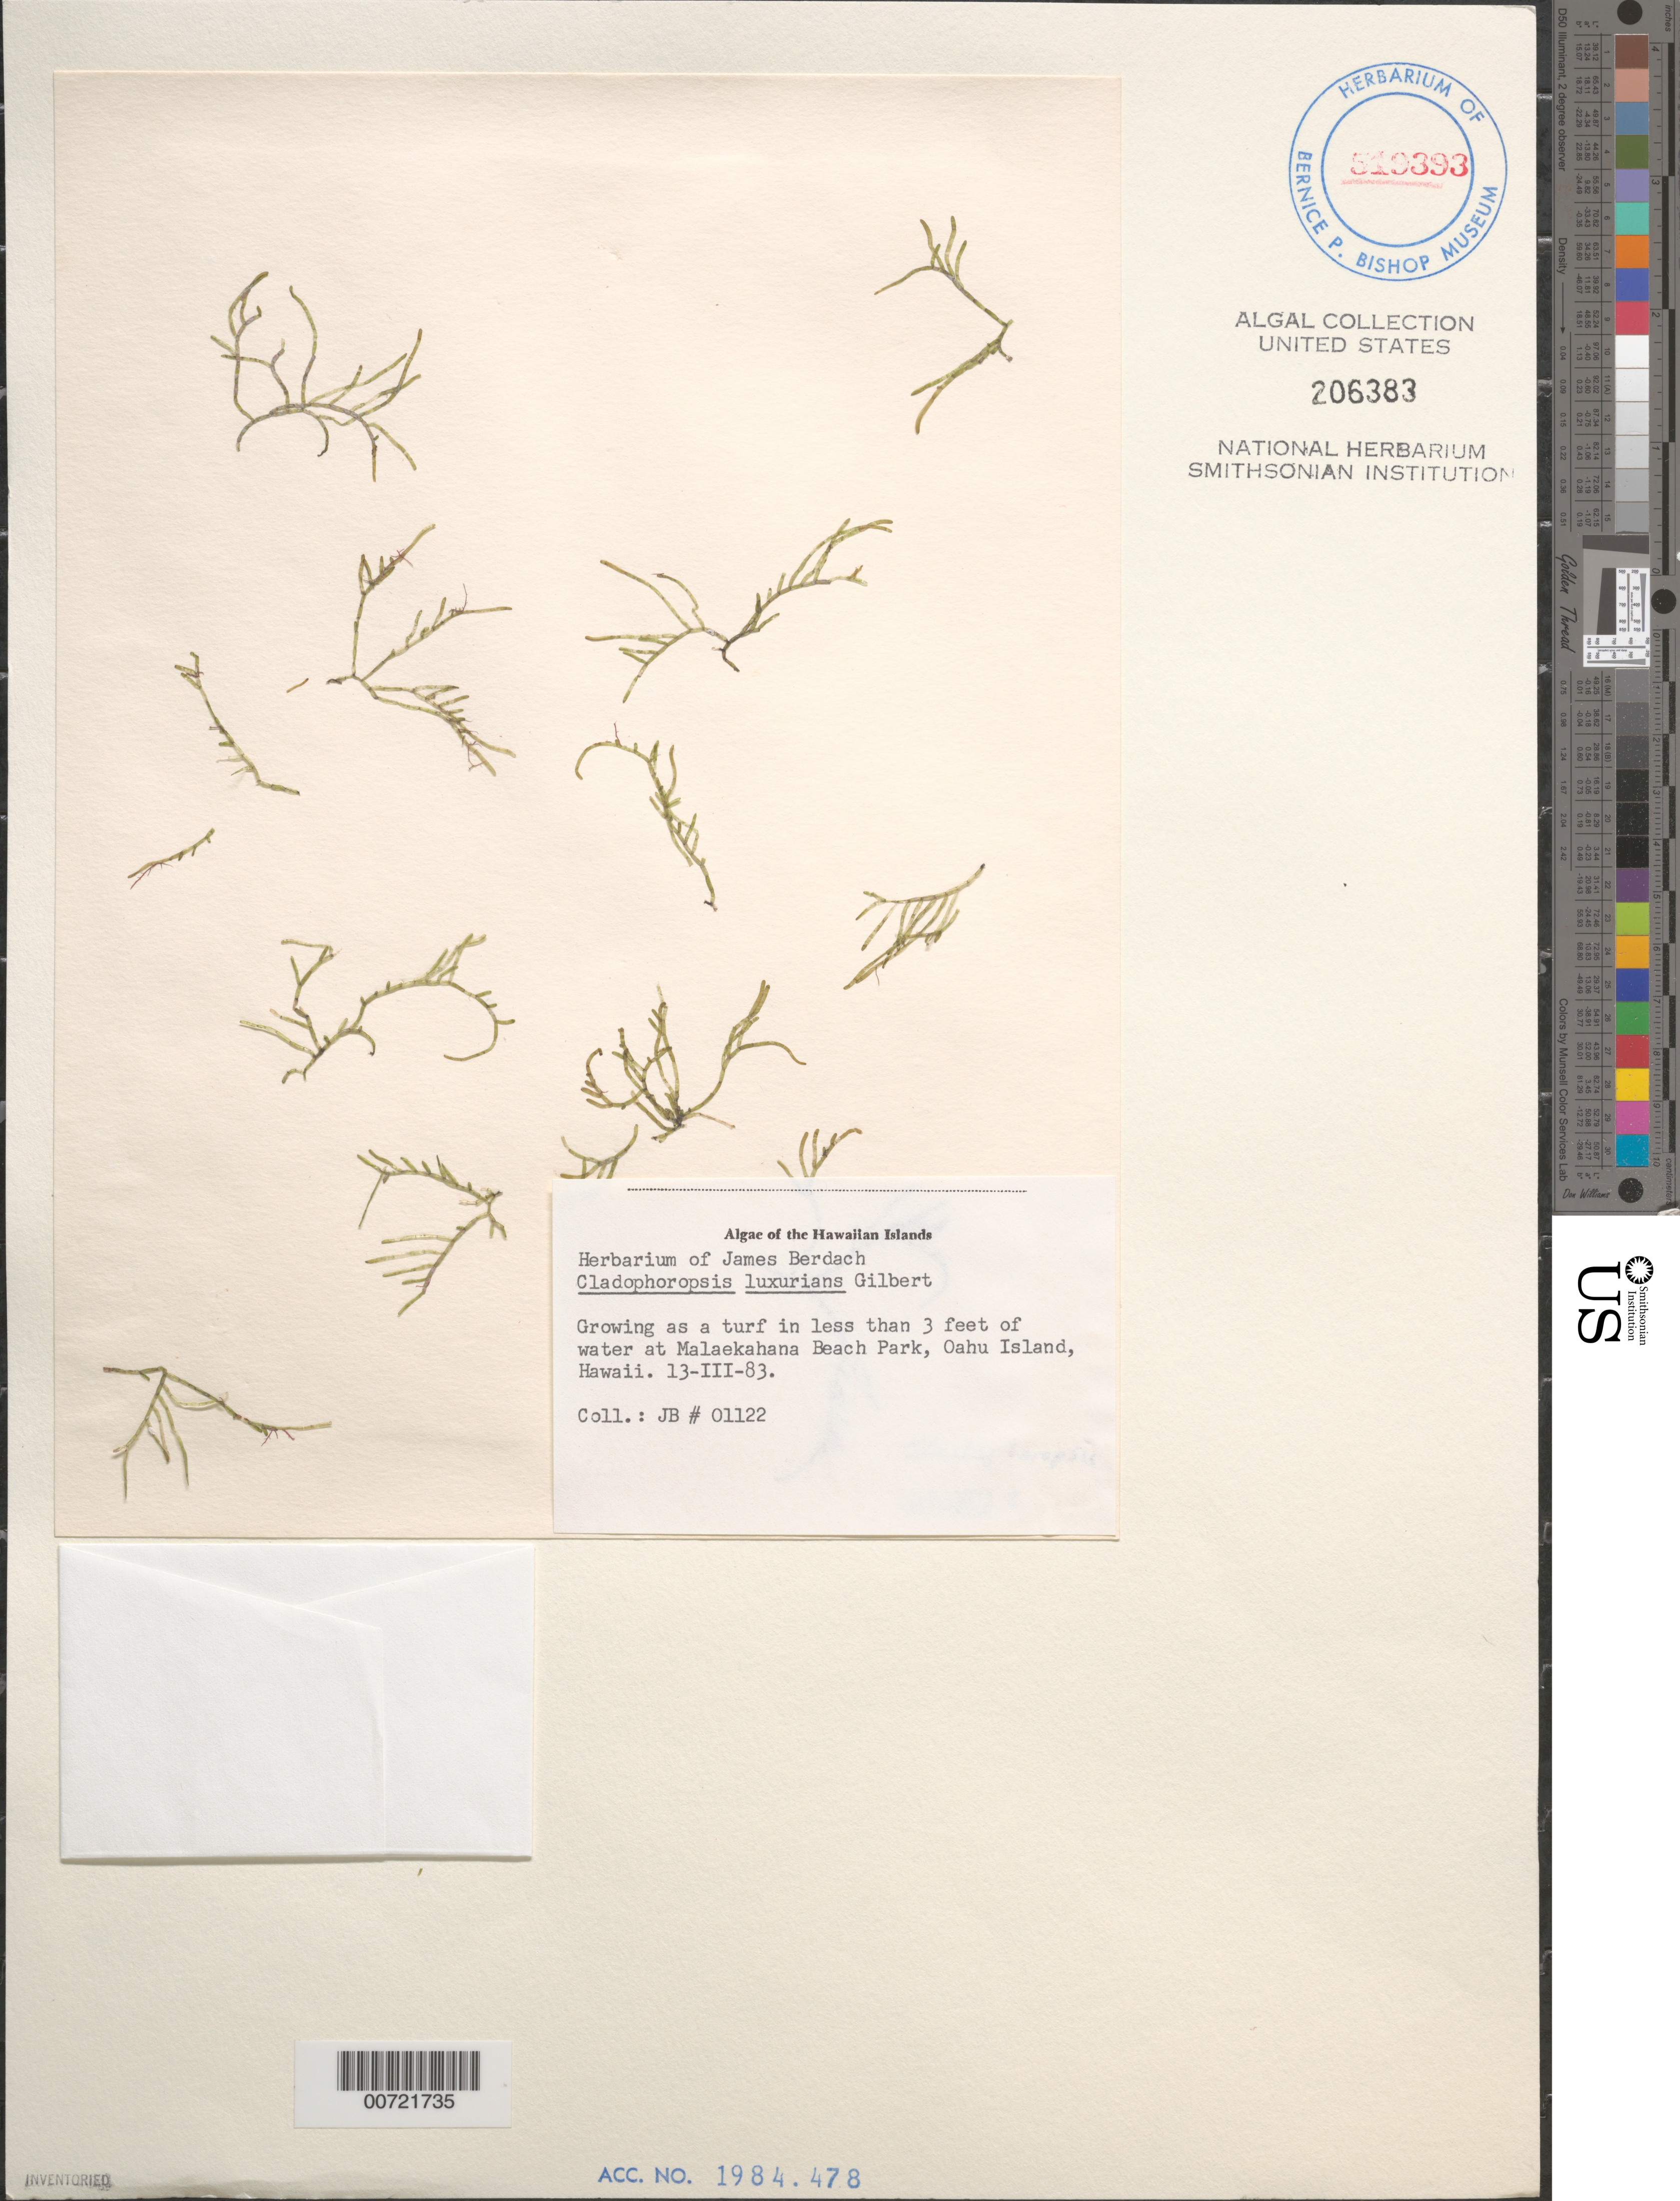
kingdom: Plantae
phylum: Chlorophyta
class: Ulvophyceae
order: Cladophorales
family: Cladophoraceae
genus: Cladophora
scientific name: Cladophora fuliginosa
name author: Kütz.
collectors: J. Berdach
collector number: JB 01122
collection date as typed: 13 Mar 1983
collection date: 1983-03-13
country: United States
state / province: Hawaii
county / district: Honolulu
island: Oahu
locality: Malaekahana Beach Park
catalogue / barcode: US 206383